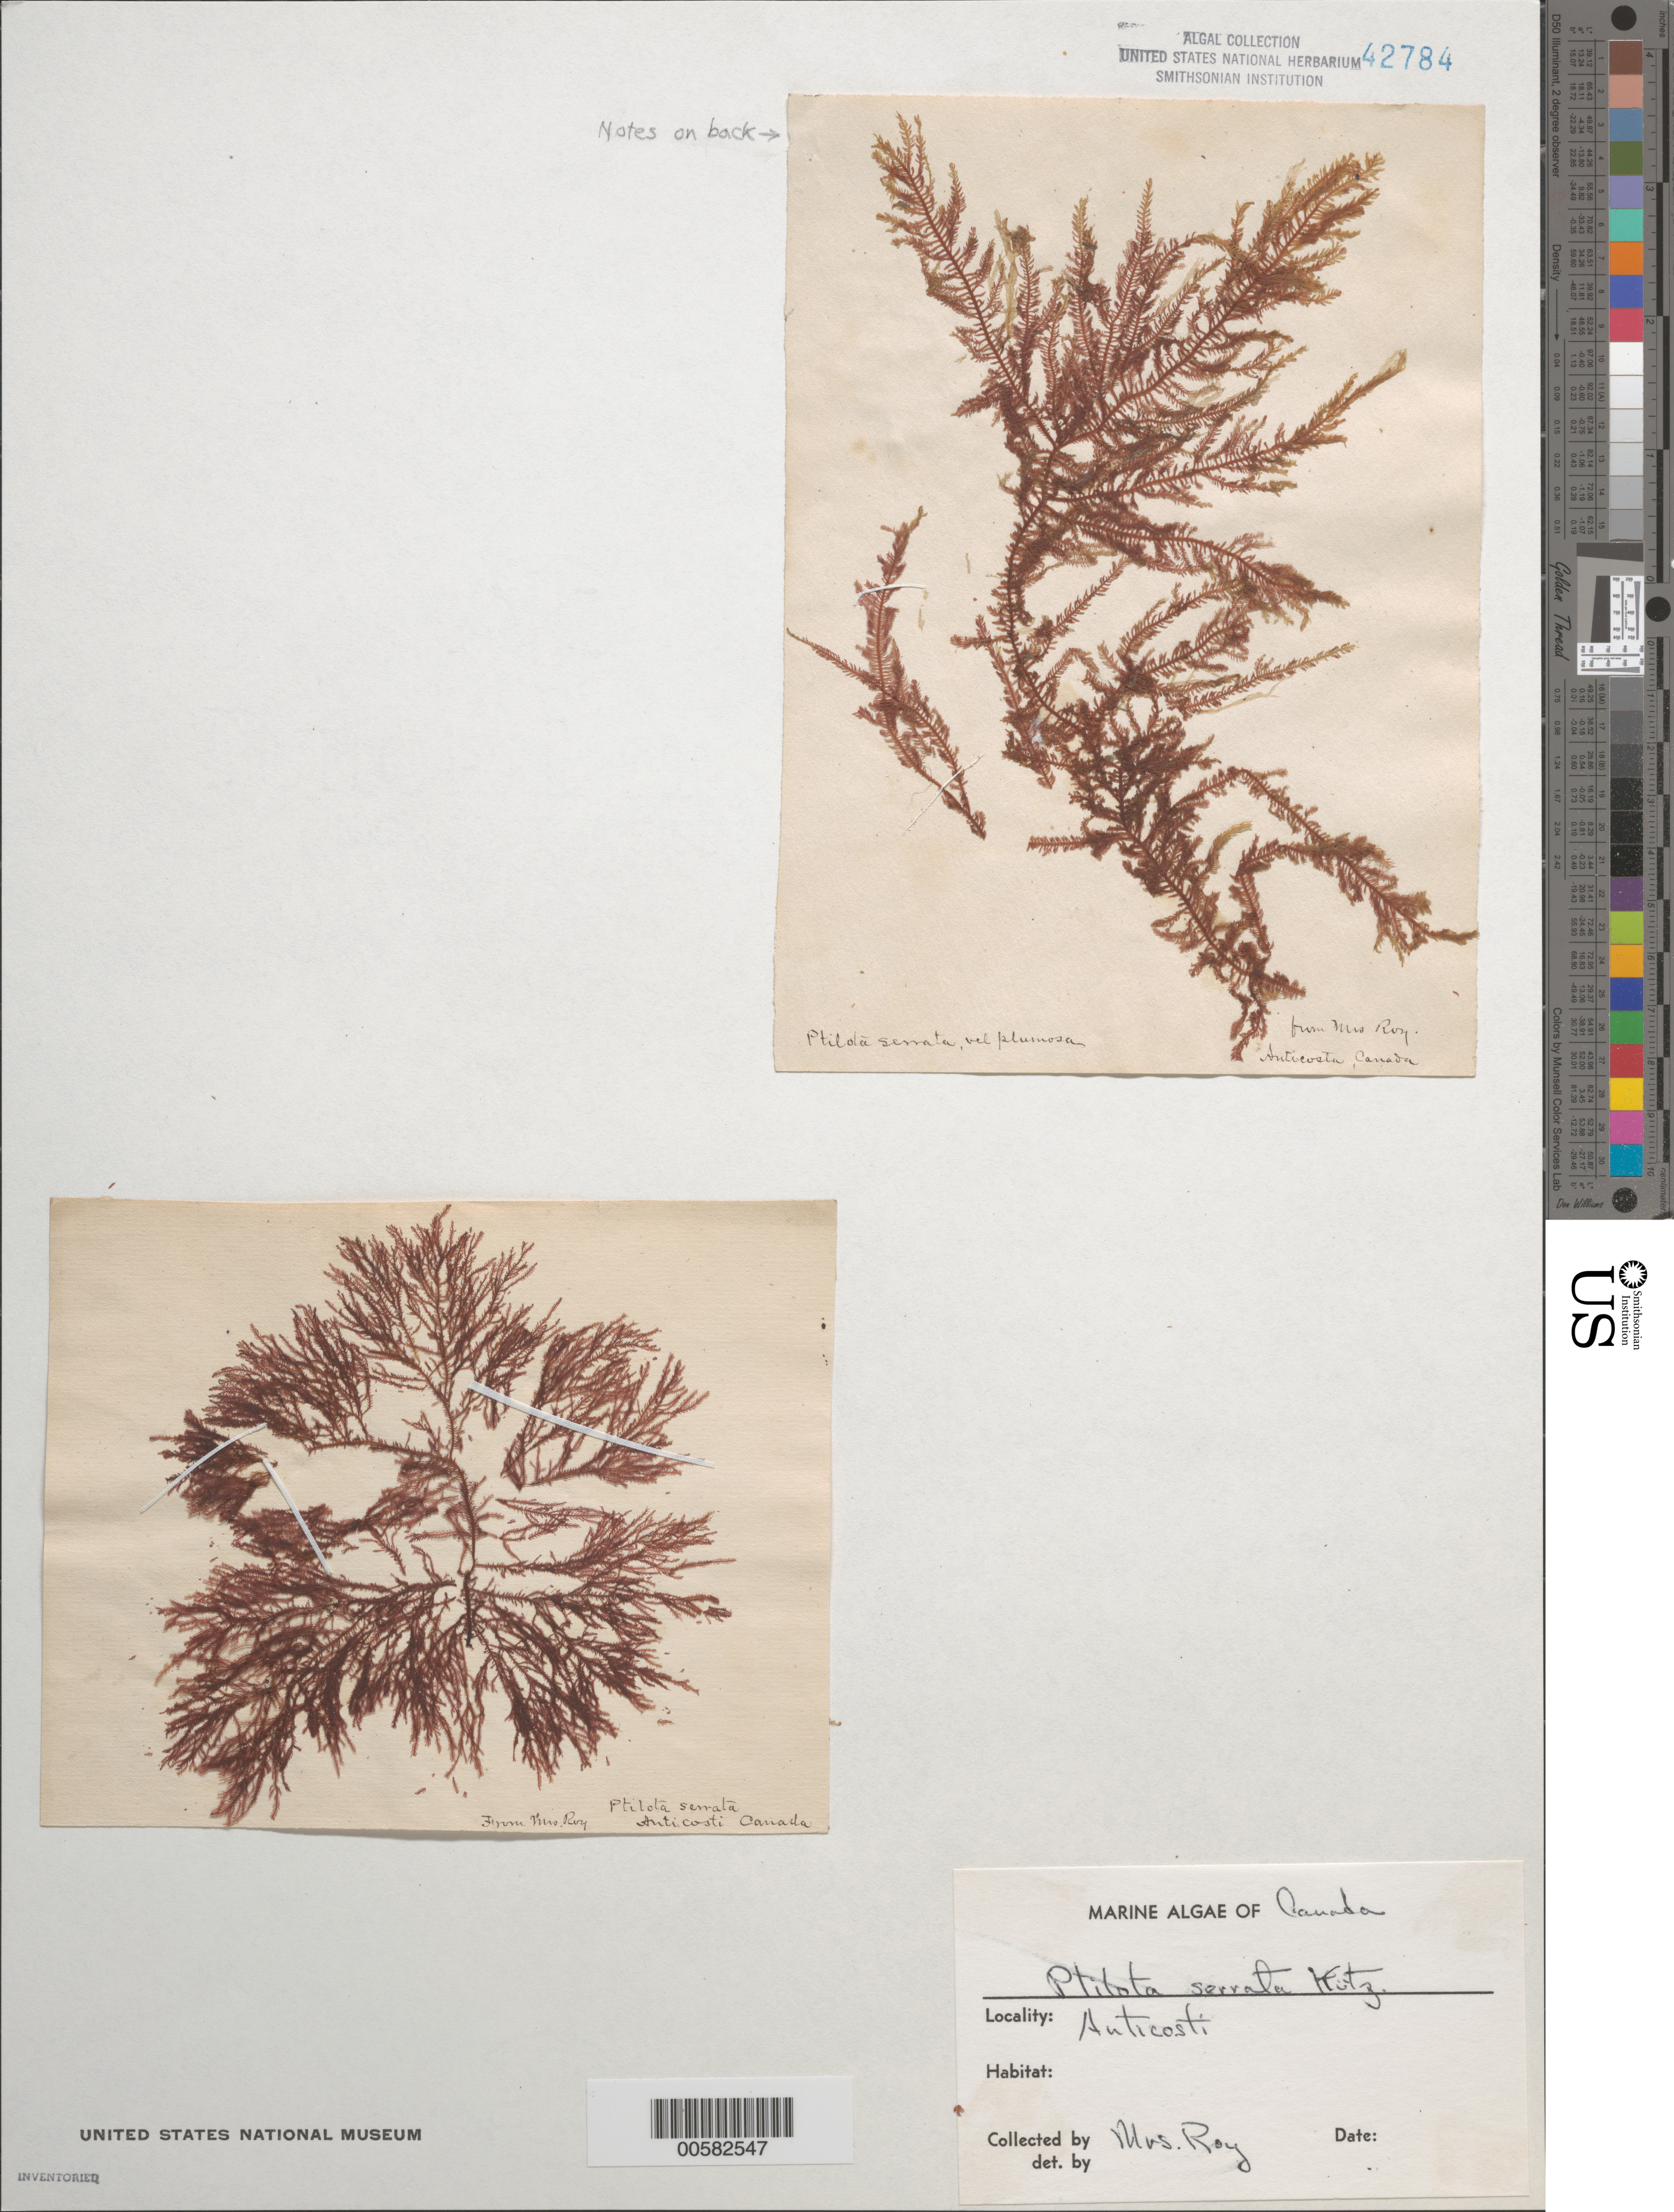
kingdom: Plantae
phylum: Rhodophyta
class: Florideophyceae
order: Ceramiales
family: Wrangeliaceae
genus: Ptilota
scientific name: Ptilota serrata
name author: Kützing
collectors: Roy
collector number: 27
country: Canada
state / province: Quebec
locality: Anticosti island, gulf of st. lawrence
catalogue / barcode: US 42784